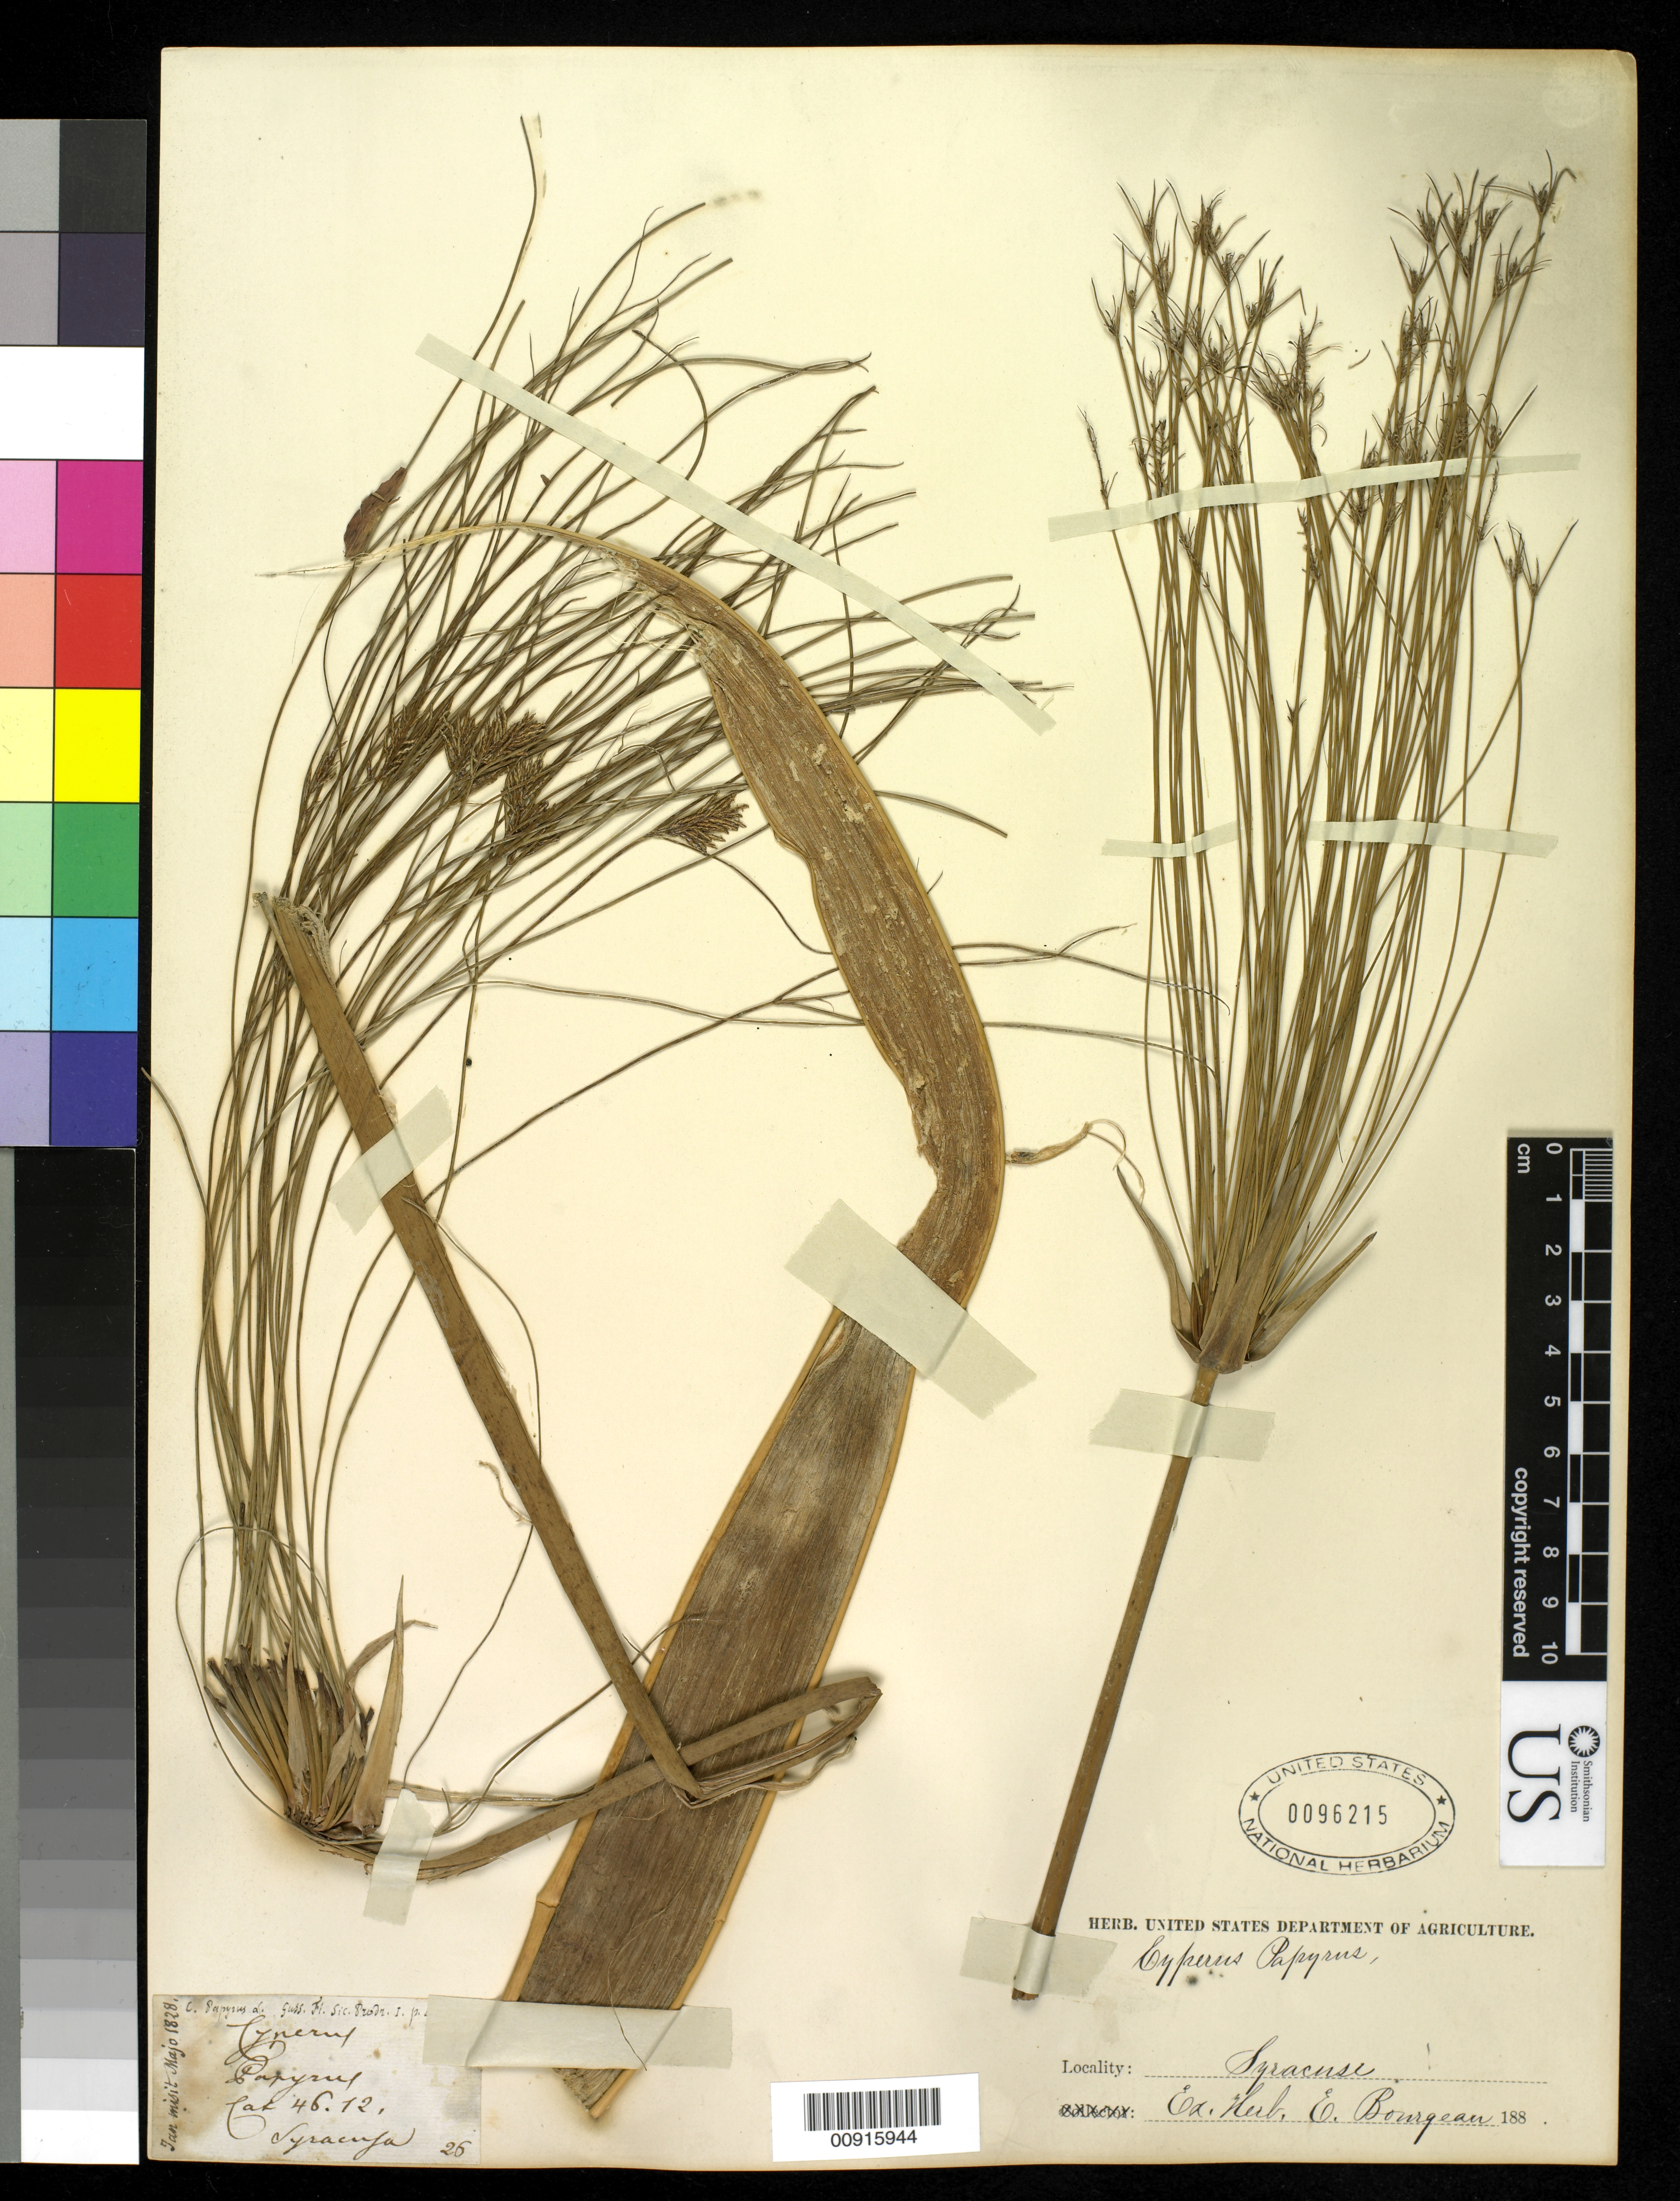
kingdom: Plantae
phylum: Tracheophyta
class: Liliopsida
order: Poales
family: Cyperaceae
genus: Cyperus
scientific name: Cyperus papyrus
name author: L.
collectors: E. Bourgeau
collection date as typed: May 1828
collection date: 1828-05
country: Italy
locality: Syracuse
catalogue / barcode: US 96215